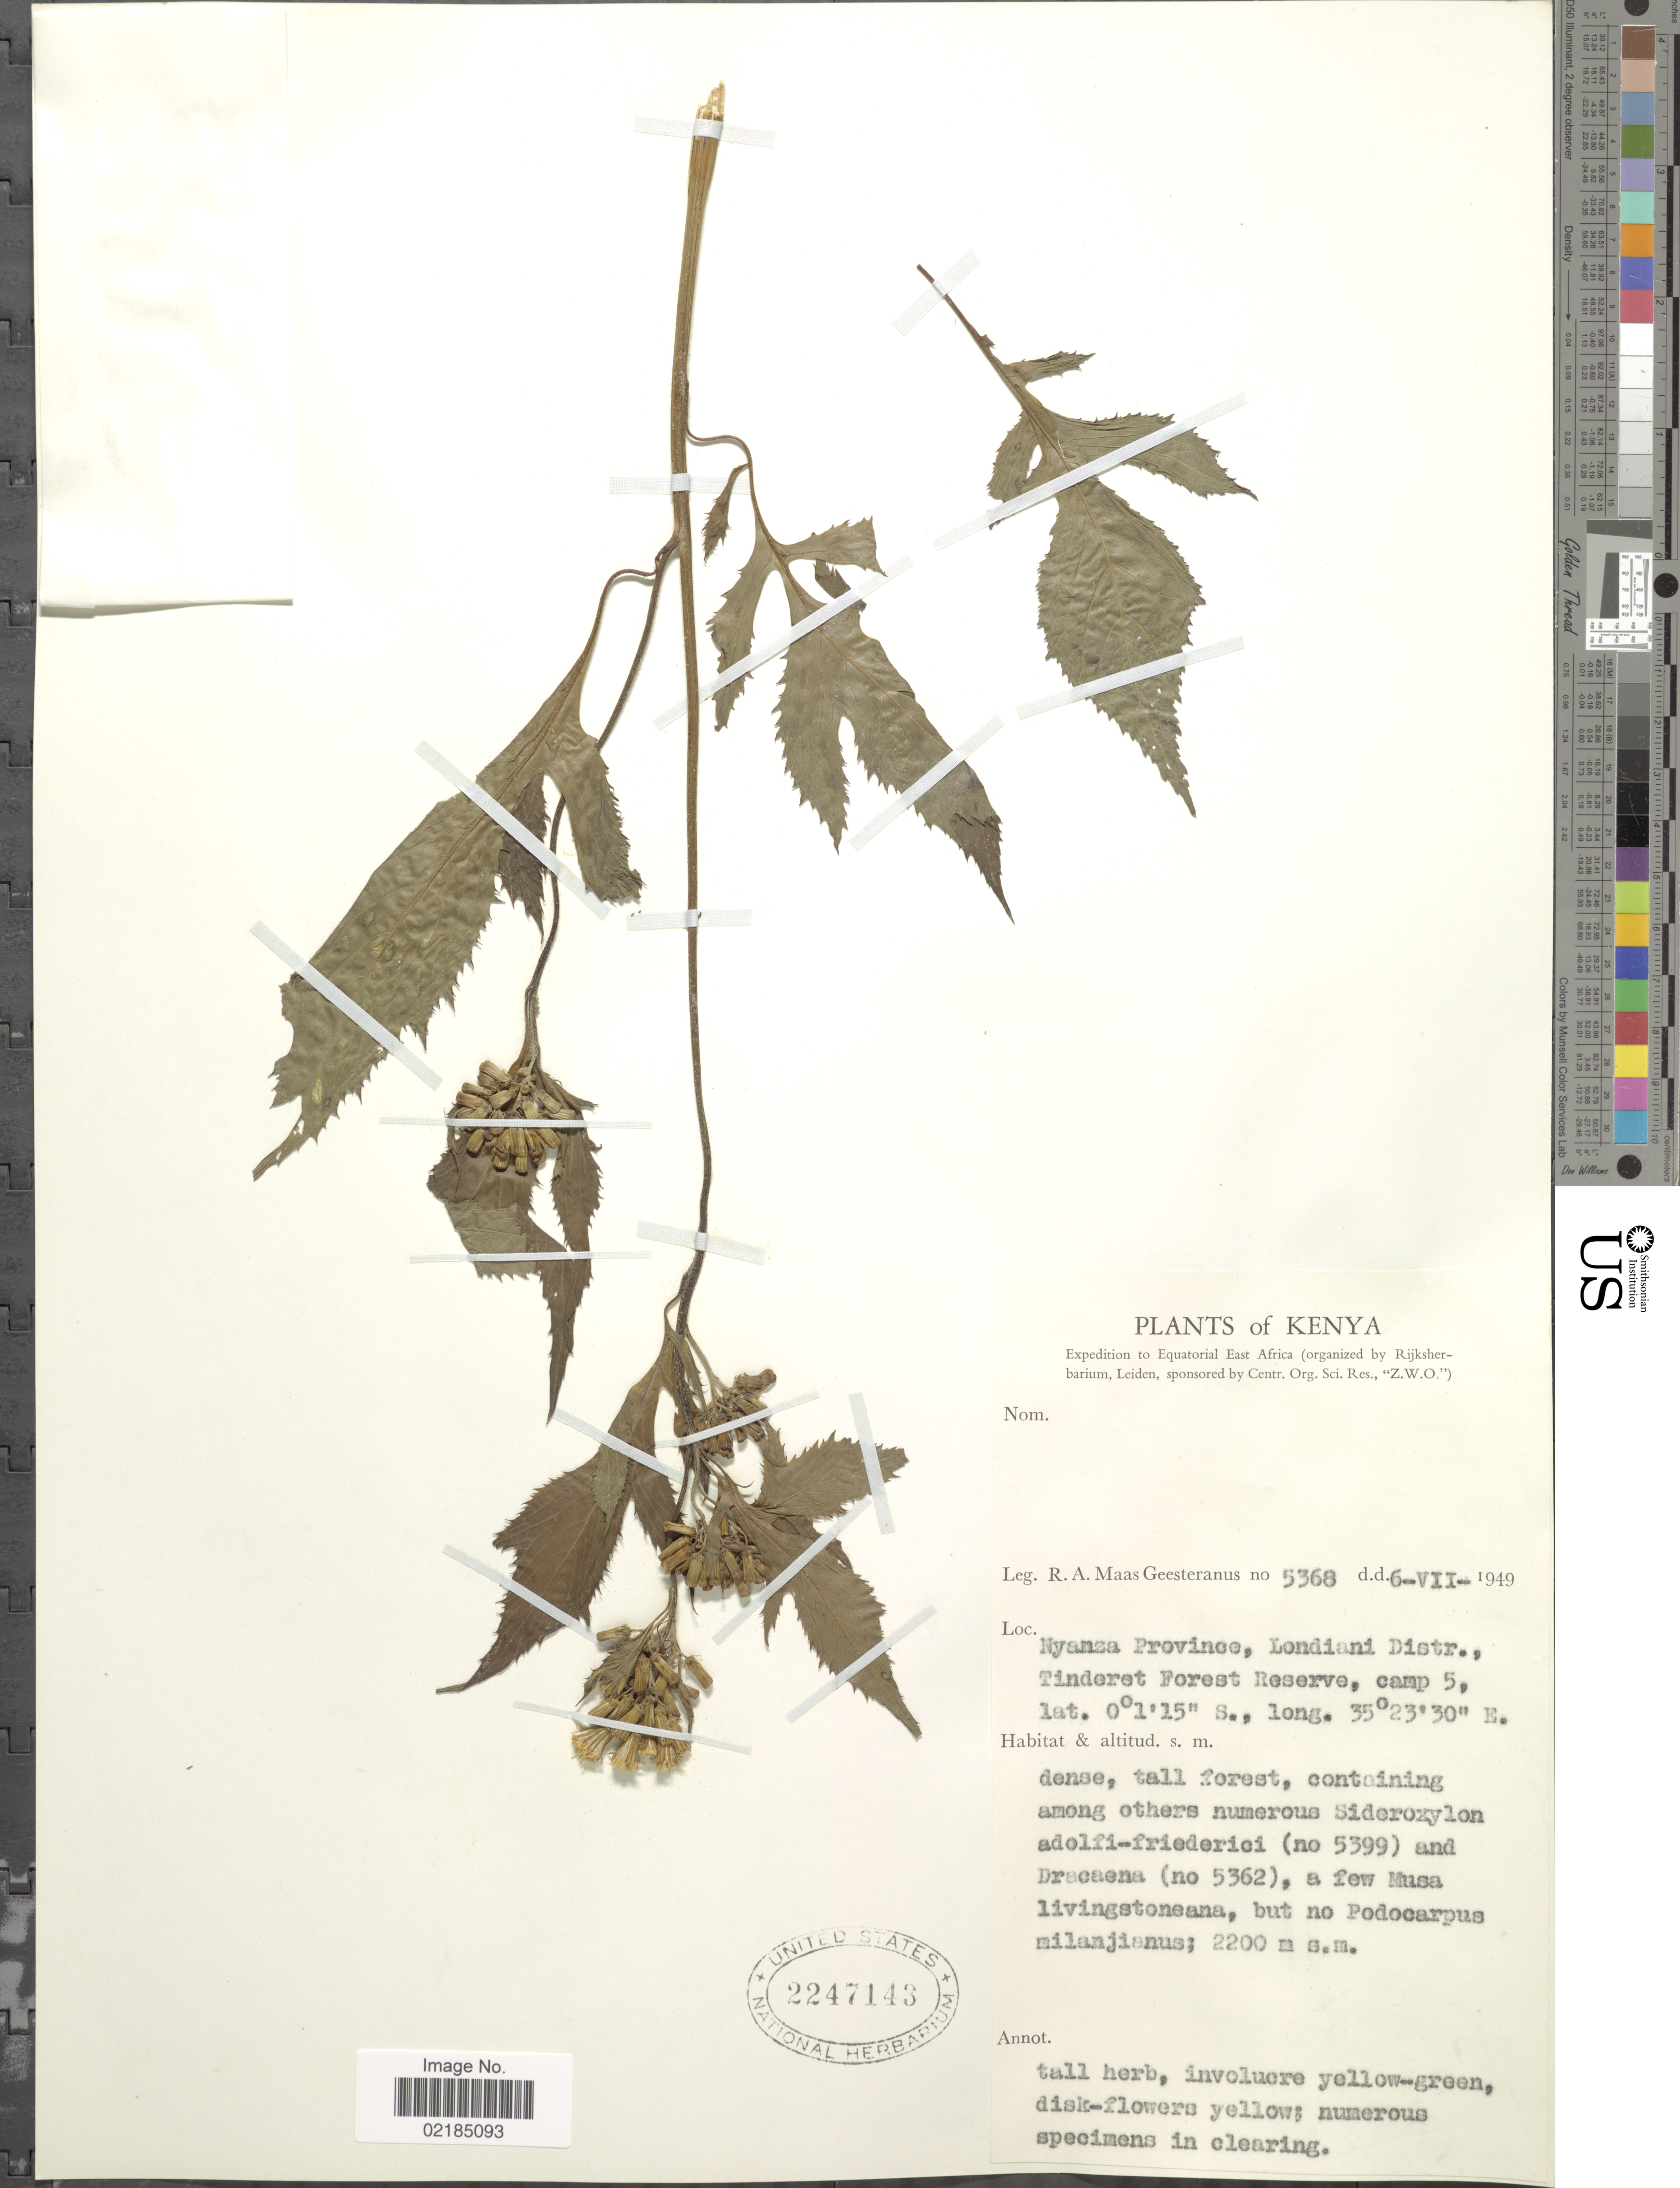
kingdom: Plantae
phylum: Tracheophyta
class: Magnoliopsida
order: Asterales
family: Asteraceae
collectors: R. A. Maas Geesteranus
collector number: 5368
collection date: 1949-07-06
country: Kenya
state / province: Kericho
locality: Nyanza Province, Londiani Distr., Tinderet Forest Reserve, camp 5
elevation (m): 2200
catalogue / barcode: US 2247143